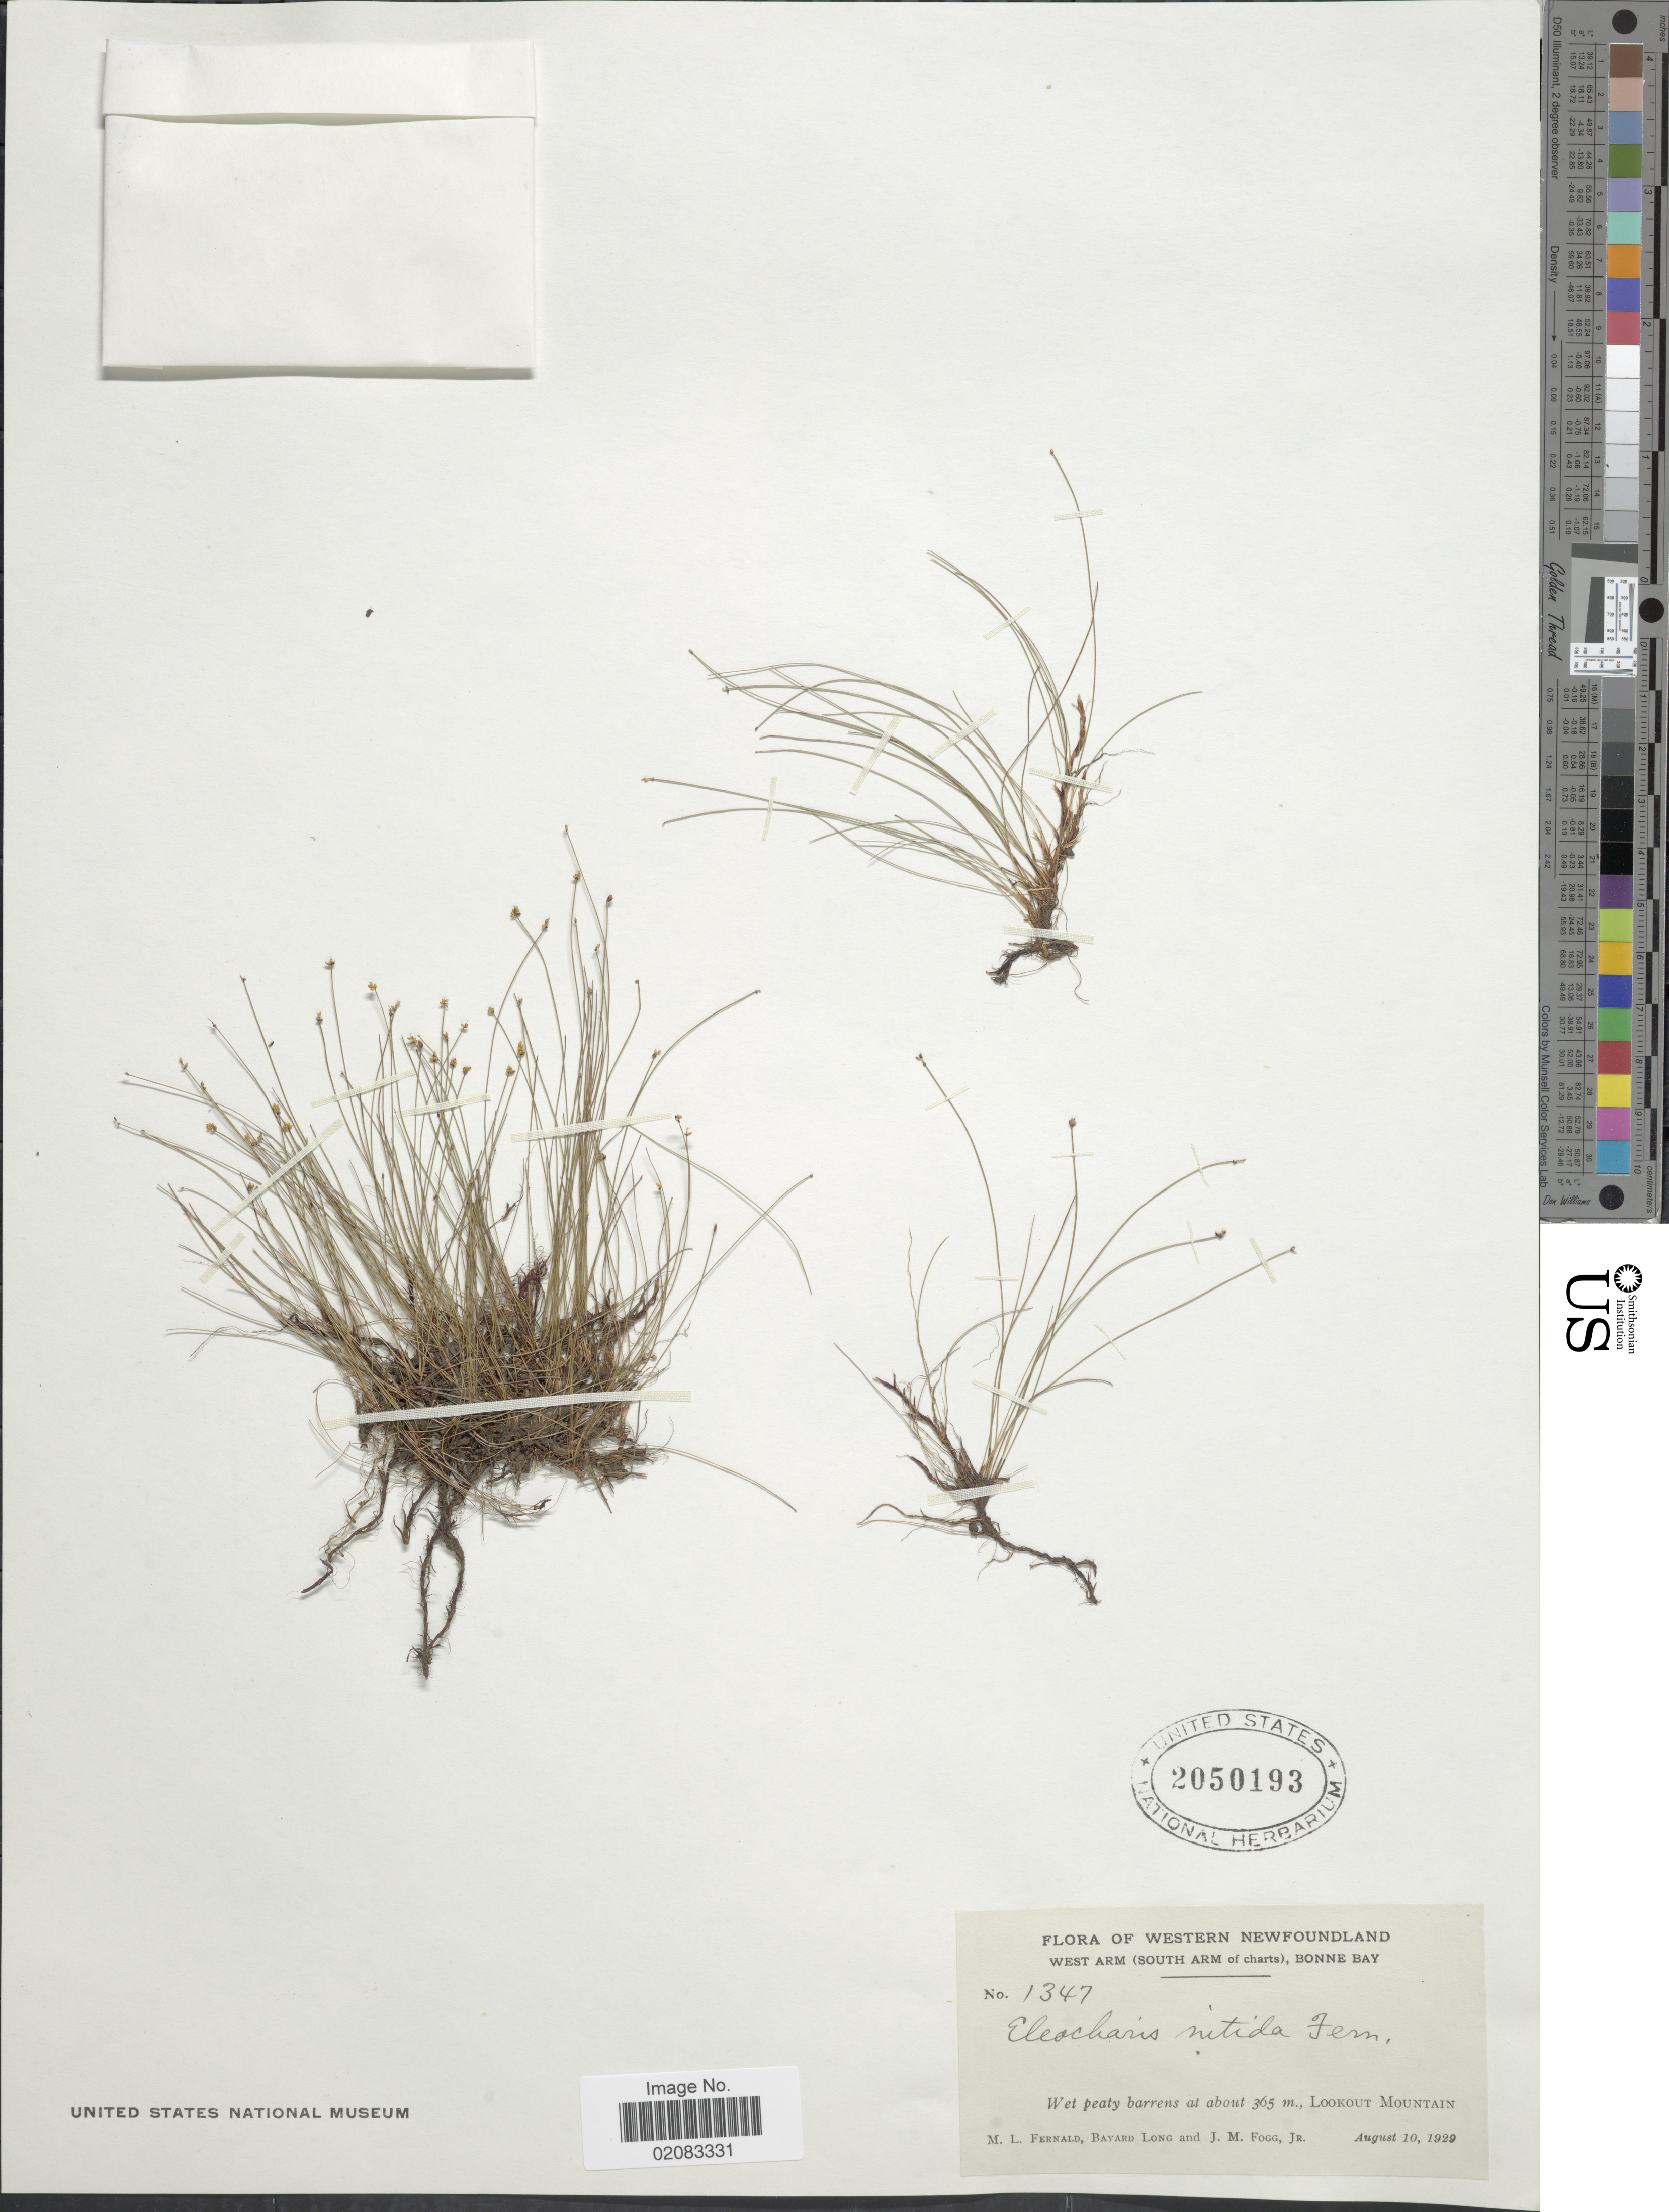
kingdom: Plantae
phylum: Tracheophyta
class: Liliopsida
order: Poales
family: Cyperaceae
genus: Eleocharis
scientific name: Eleocharis nitida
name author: Fernald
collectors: M. L. Fernald, B. Long & J. Fogg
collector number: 1347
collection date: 1929-08-10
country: Canada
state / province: Newfoundland and Labrador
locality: Western Newfoundland, West Arm (South Arm of charts), Bonne Bay, Wet peaty at about 365 m., Lookout Mountain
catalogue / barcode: US 2050193